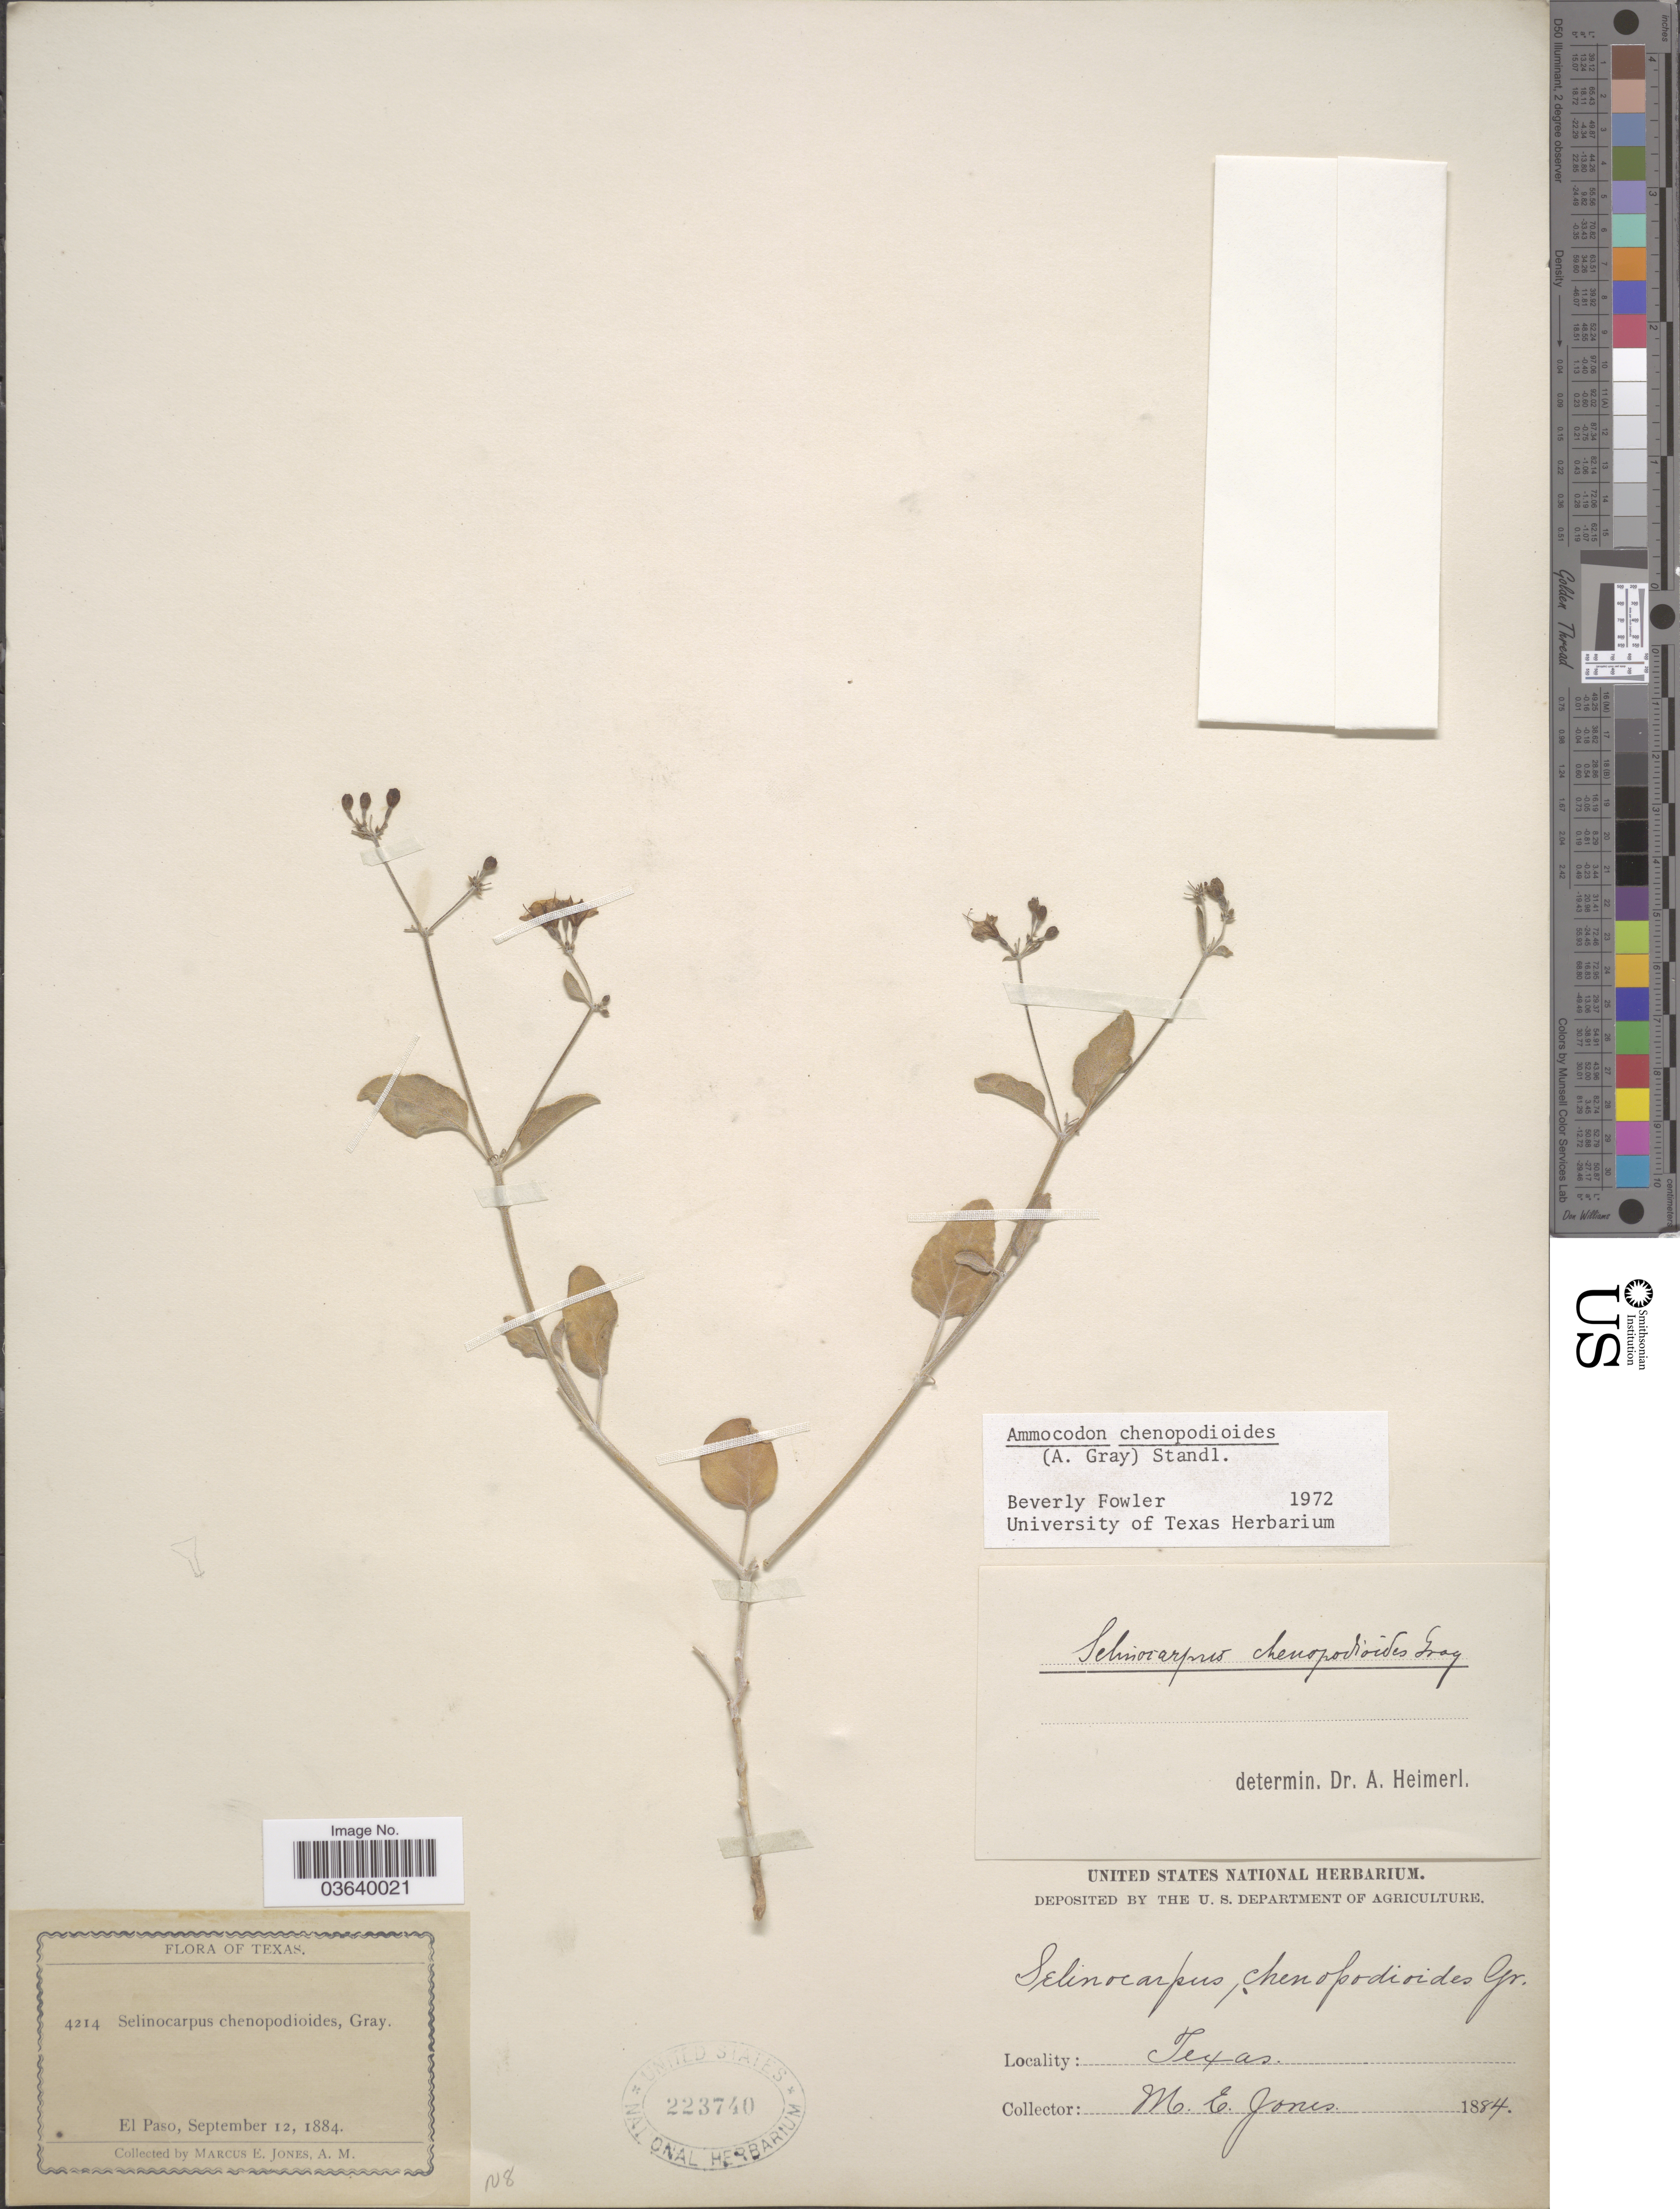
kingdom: Plantae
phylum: Tracheophyta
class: Magnoliopsida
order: Caryophyllales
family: Nyctaginaceae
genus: Acleisanthes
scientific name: Acleisanthes chenopodioides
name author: (A. Gray) R.A. Levin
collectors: M. E. Jones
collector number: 4214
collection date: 1884-09-12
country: United States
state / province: Texas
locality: El Paso.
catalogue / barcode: US 223740